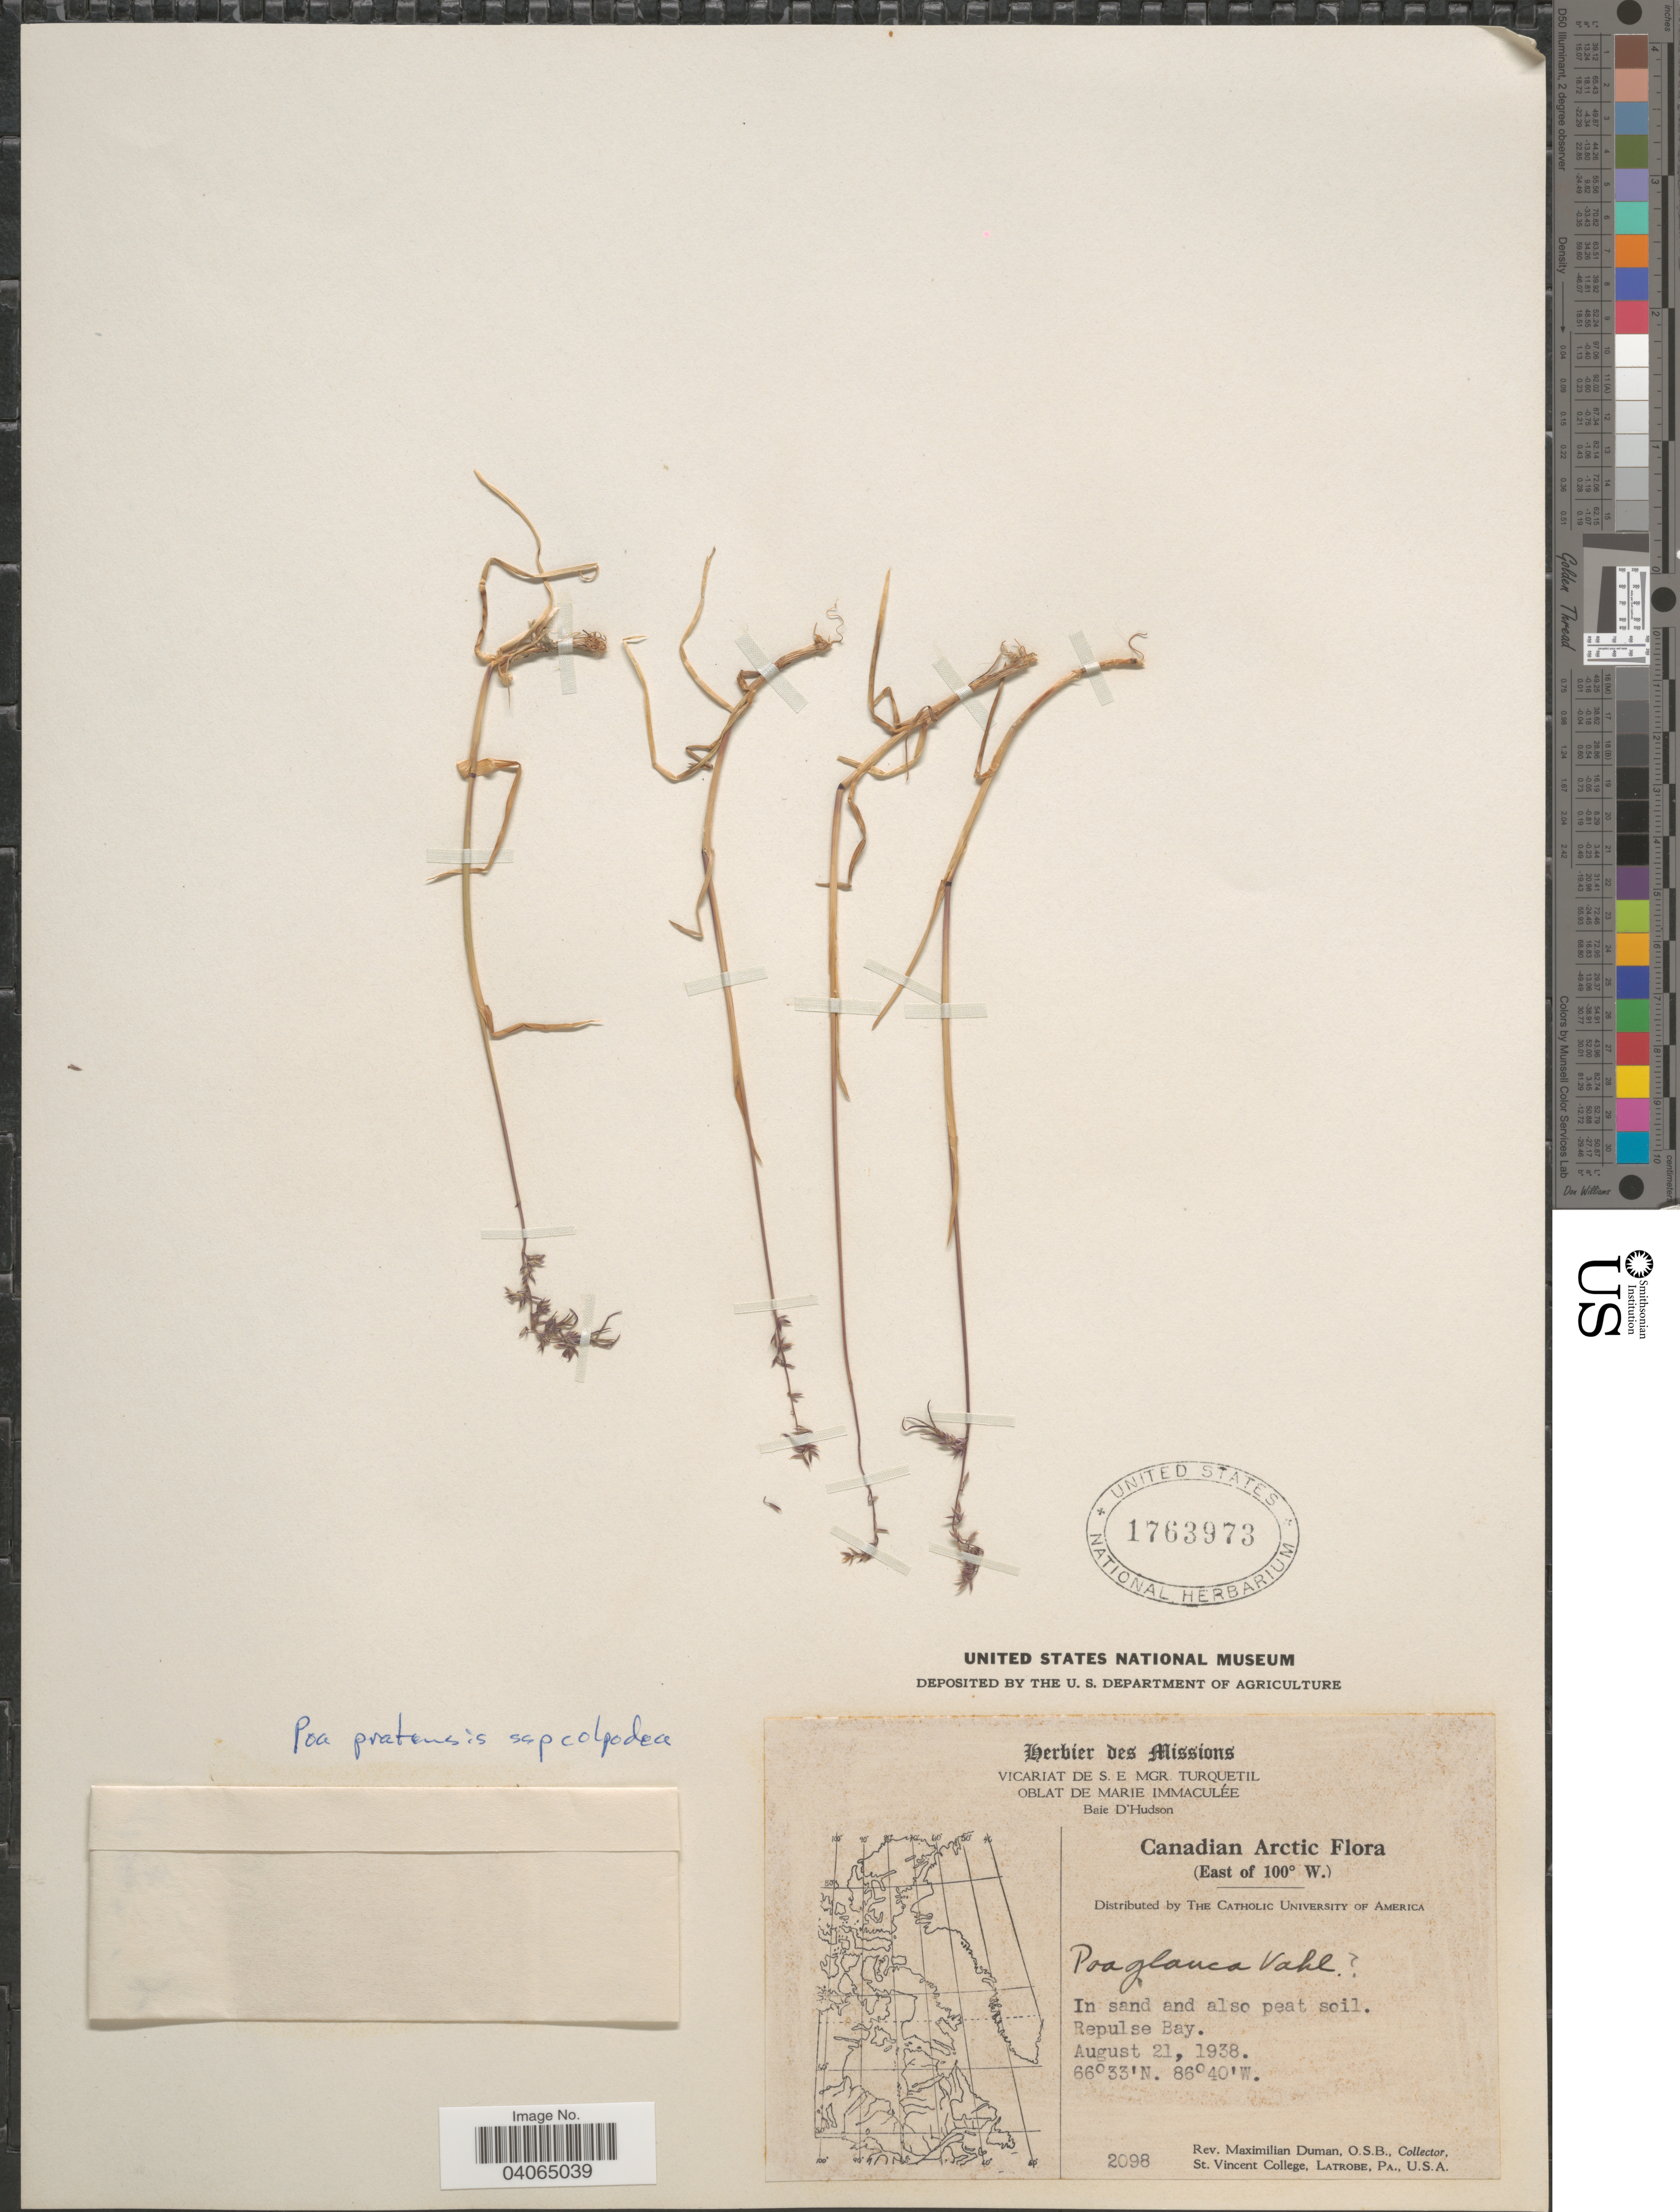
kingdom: Plantae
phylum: Tracheophyta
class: Liliopsida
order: Poales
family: Poaceae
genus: Poa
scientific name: Poa pratensis subsp. colpodea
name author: (Th. Fr.) Tzvelev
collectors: M. Duman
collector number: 2098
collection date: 1938-08-21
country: Canada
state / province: Nunavut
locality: Canadian Arctic. (East of 100° W.) Repulse Bay.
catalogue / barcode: US 1763973